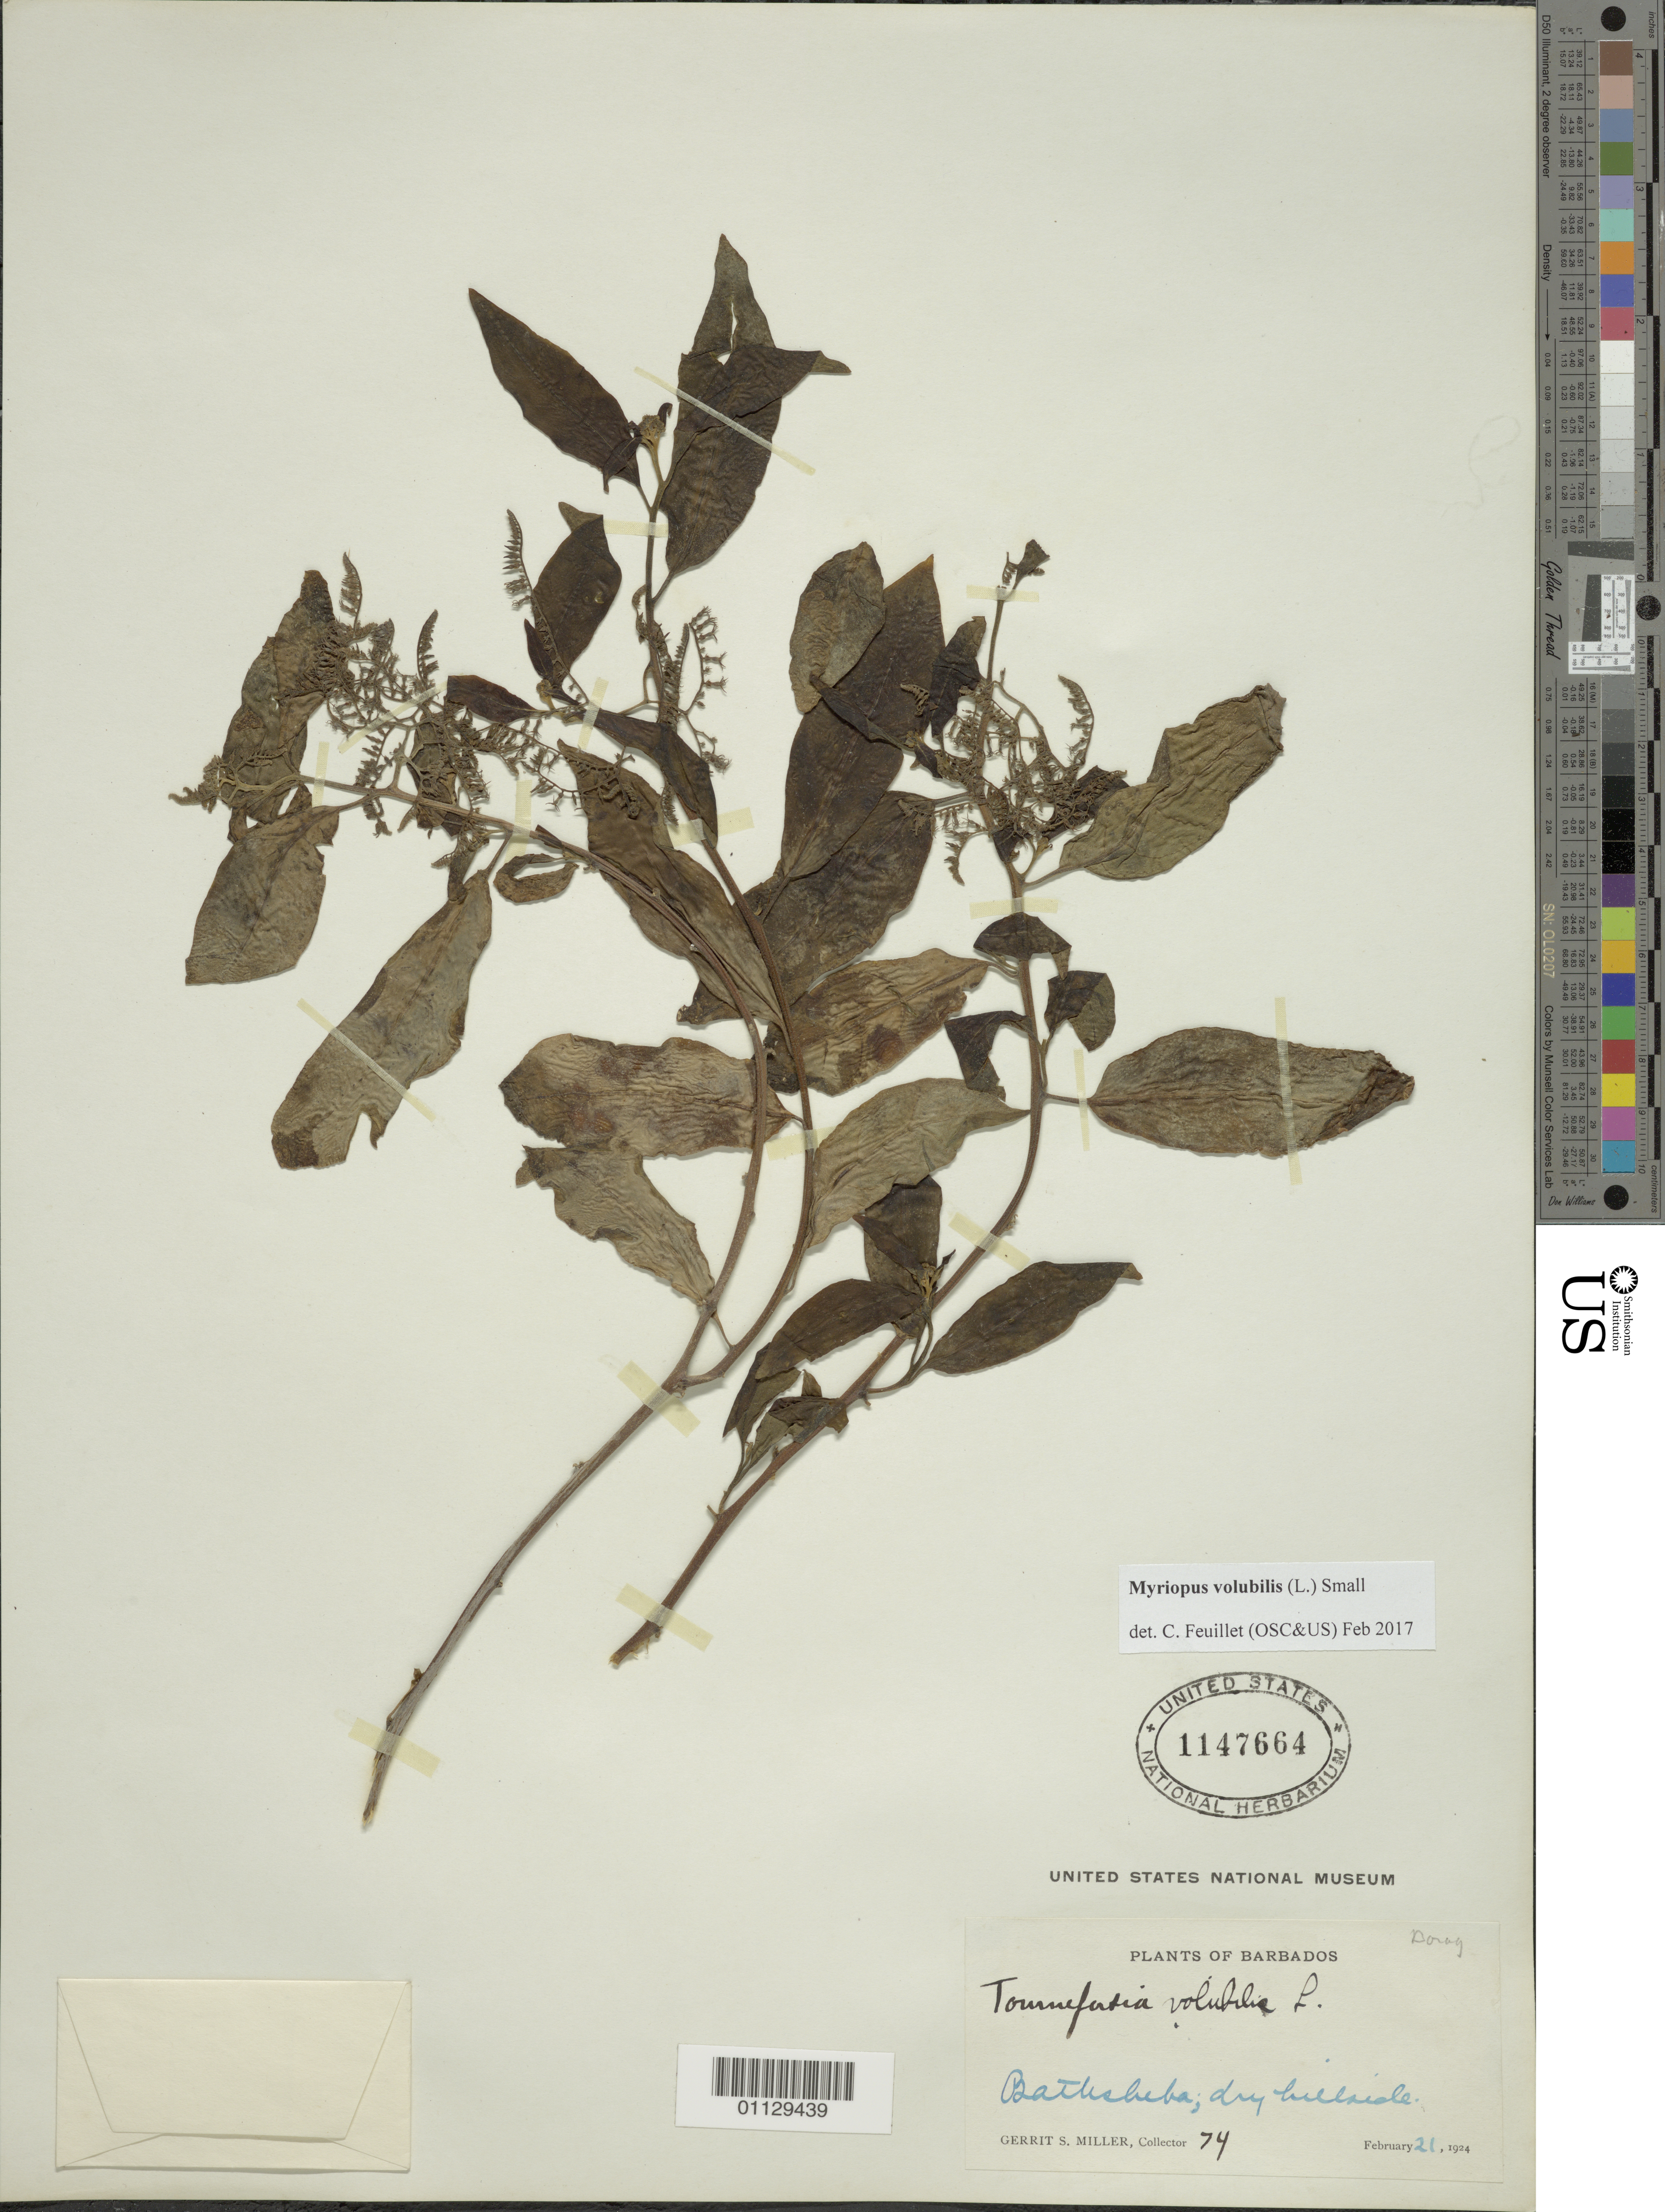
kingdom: Plantae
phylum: Tracheophyta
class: Magnoliopsida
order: Boraginales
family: Heliotropiaceae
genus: Myriopus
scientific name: Myriopus volubilis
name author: (L.) Small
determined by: Feuillet, C.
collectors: G. S. Miller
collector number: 74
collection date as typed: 21 Feb 1924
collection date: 1924-02-21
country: Barbados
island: Barbados I.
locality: Bathesheda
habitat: Dry hillside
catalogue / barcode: US 1147664